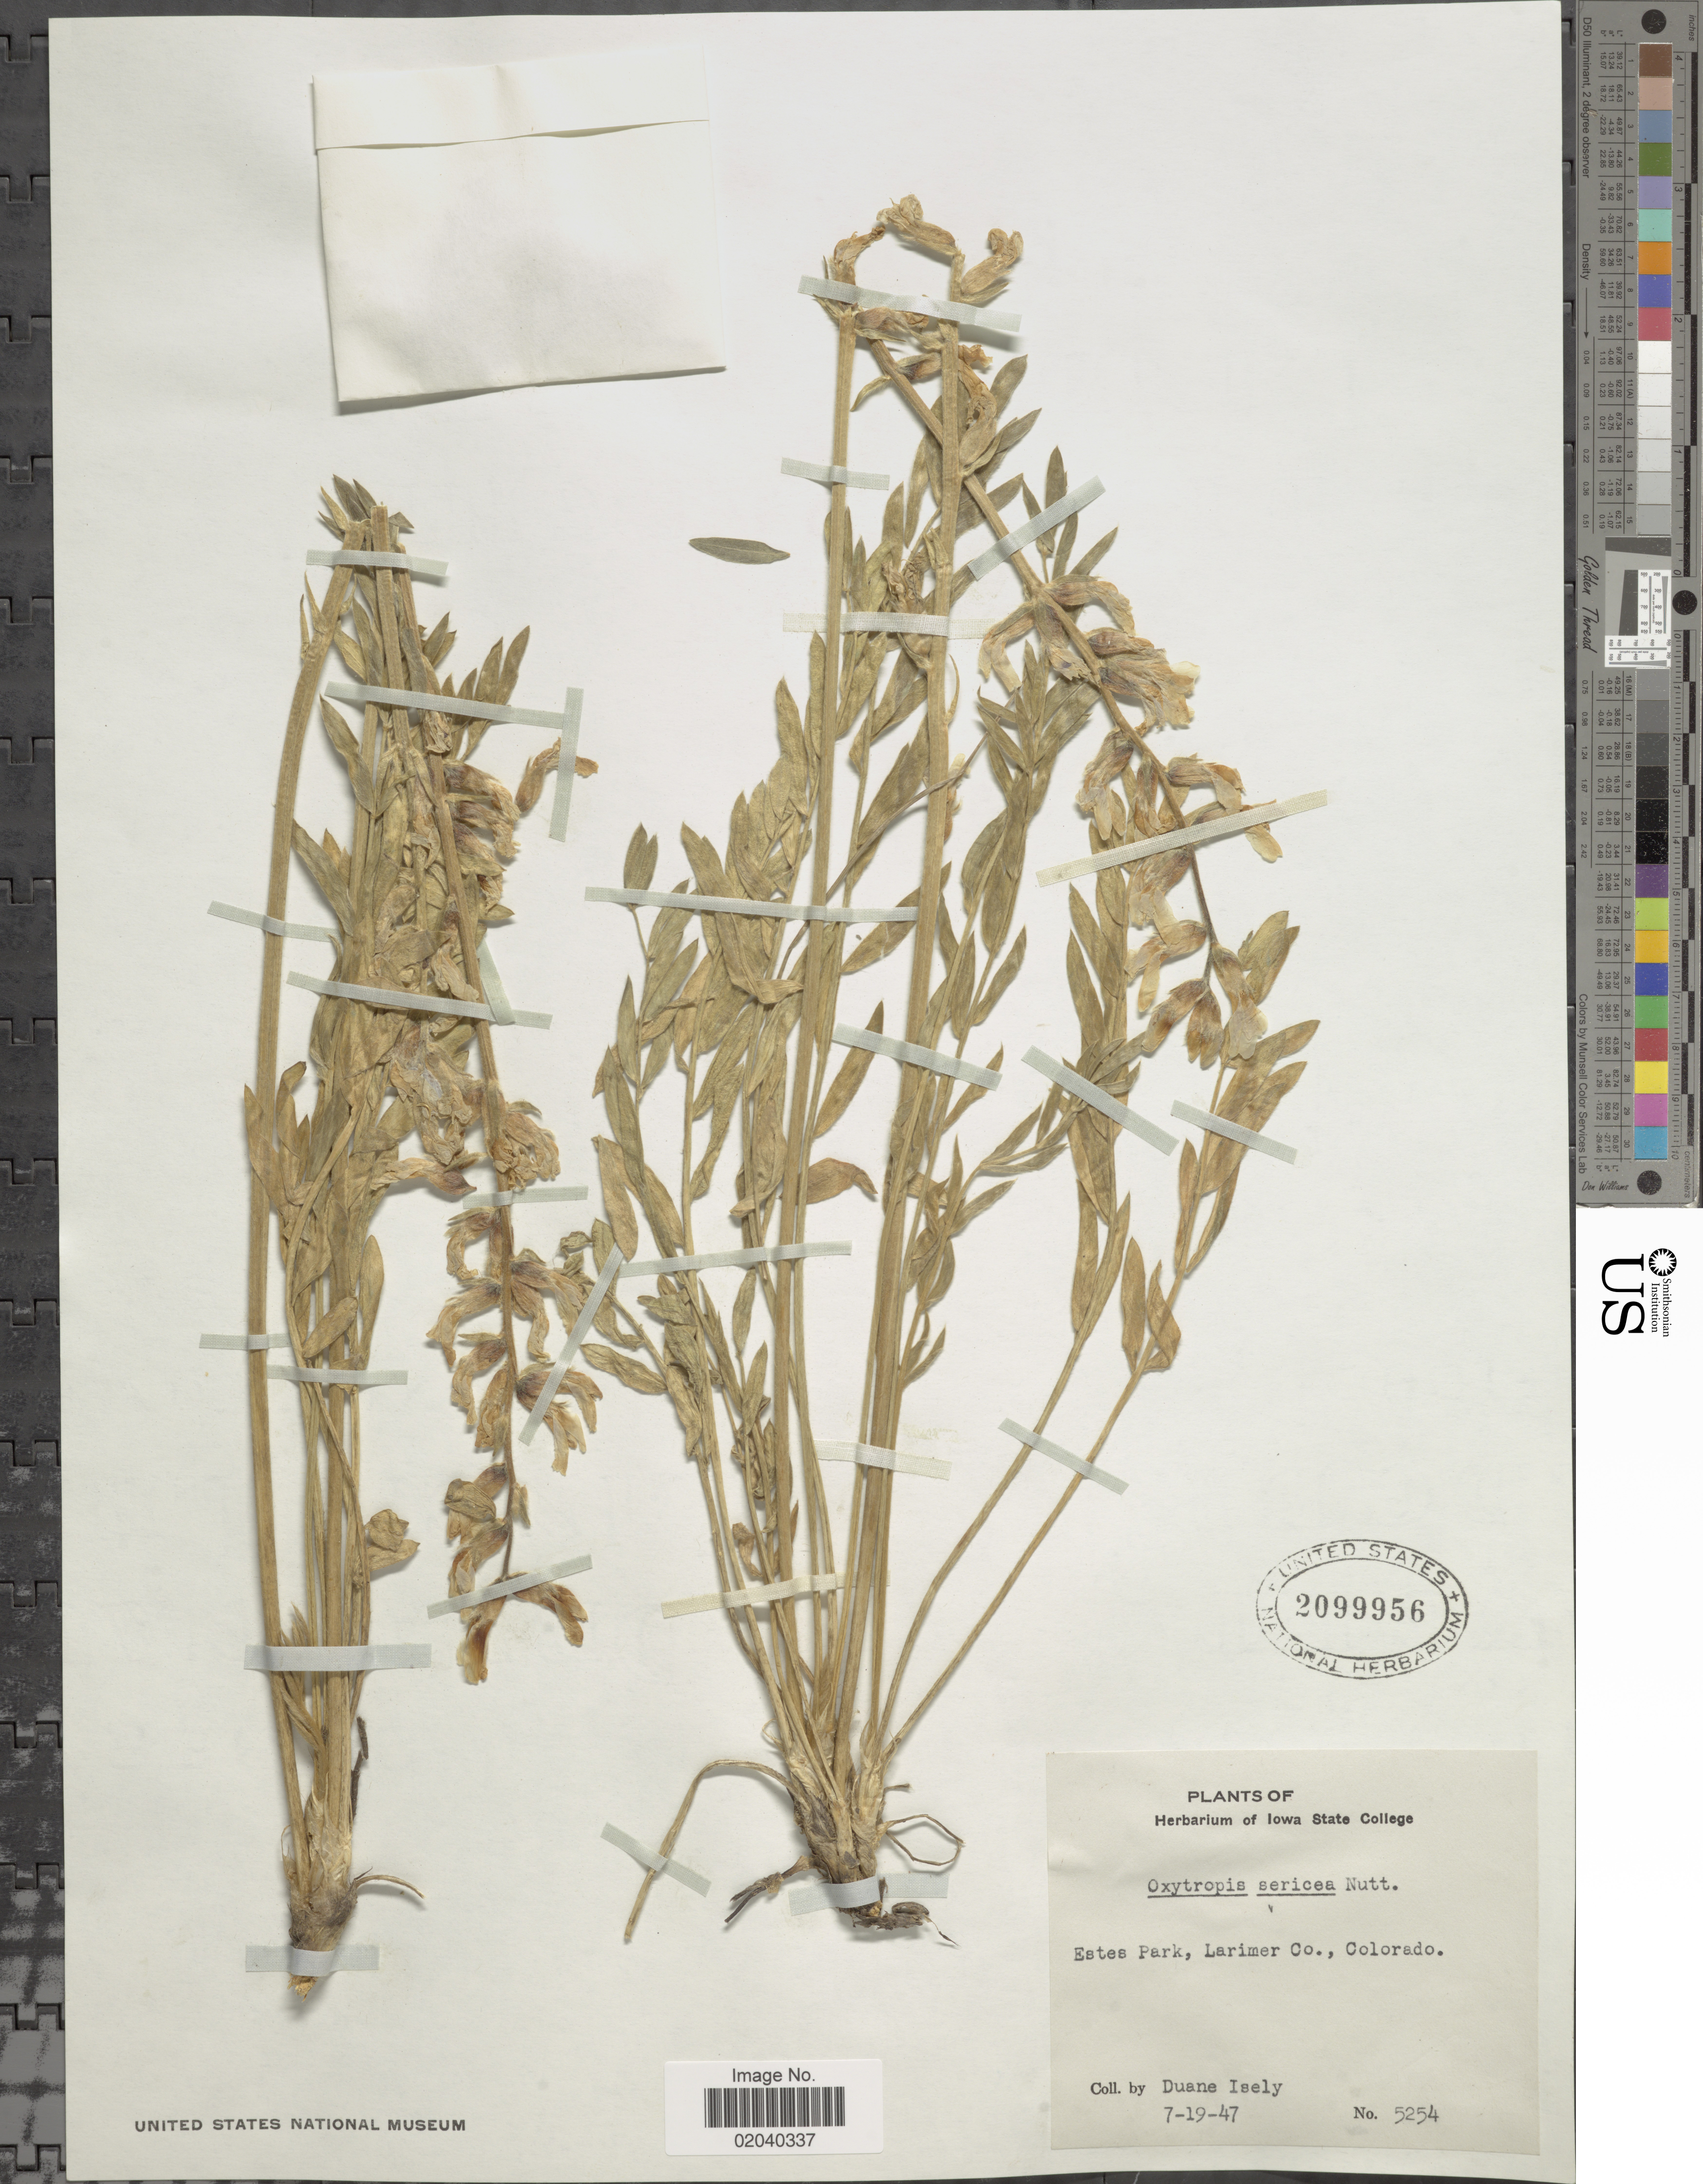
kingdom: Plantae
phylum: Tracheophyta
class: Magnoliopsida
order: Fabales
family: Fabaceae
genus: Oxytropis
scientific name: Oxytropis sericea var. sericea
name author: Nutt.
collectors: D. Isely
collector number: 5254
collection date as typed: Transcribed d/m/y: 19/7/47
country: United States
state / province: Colorado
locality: Estes Park, Larimer Co.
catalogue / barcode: US 2099956